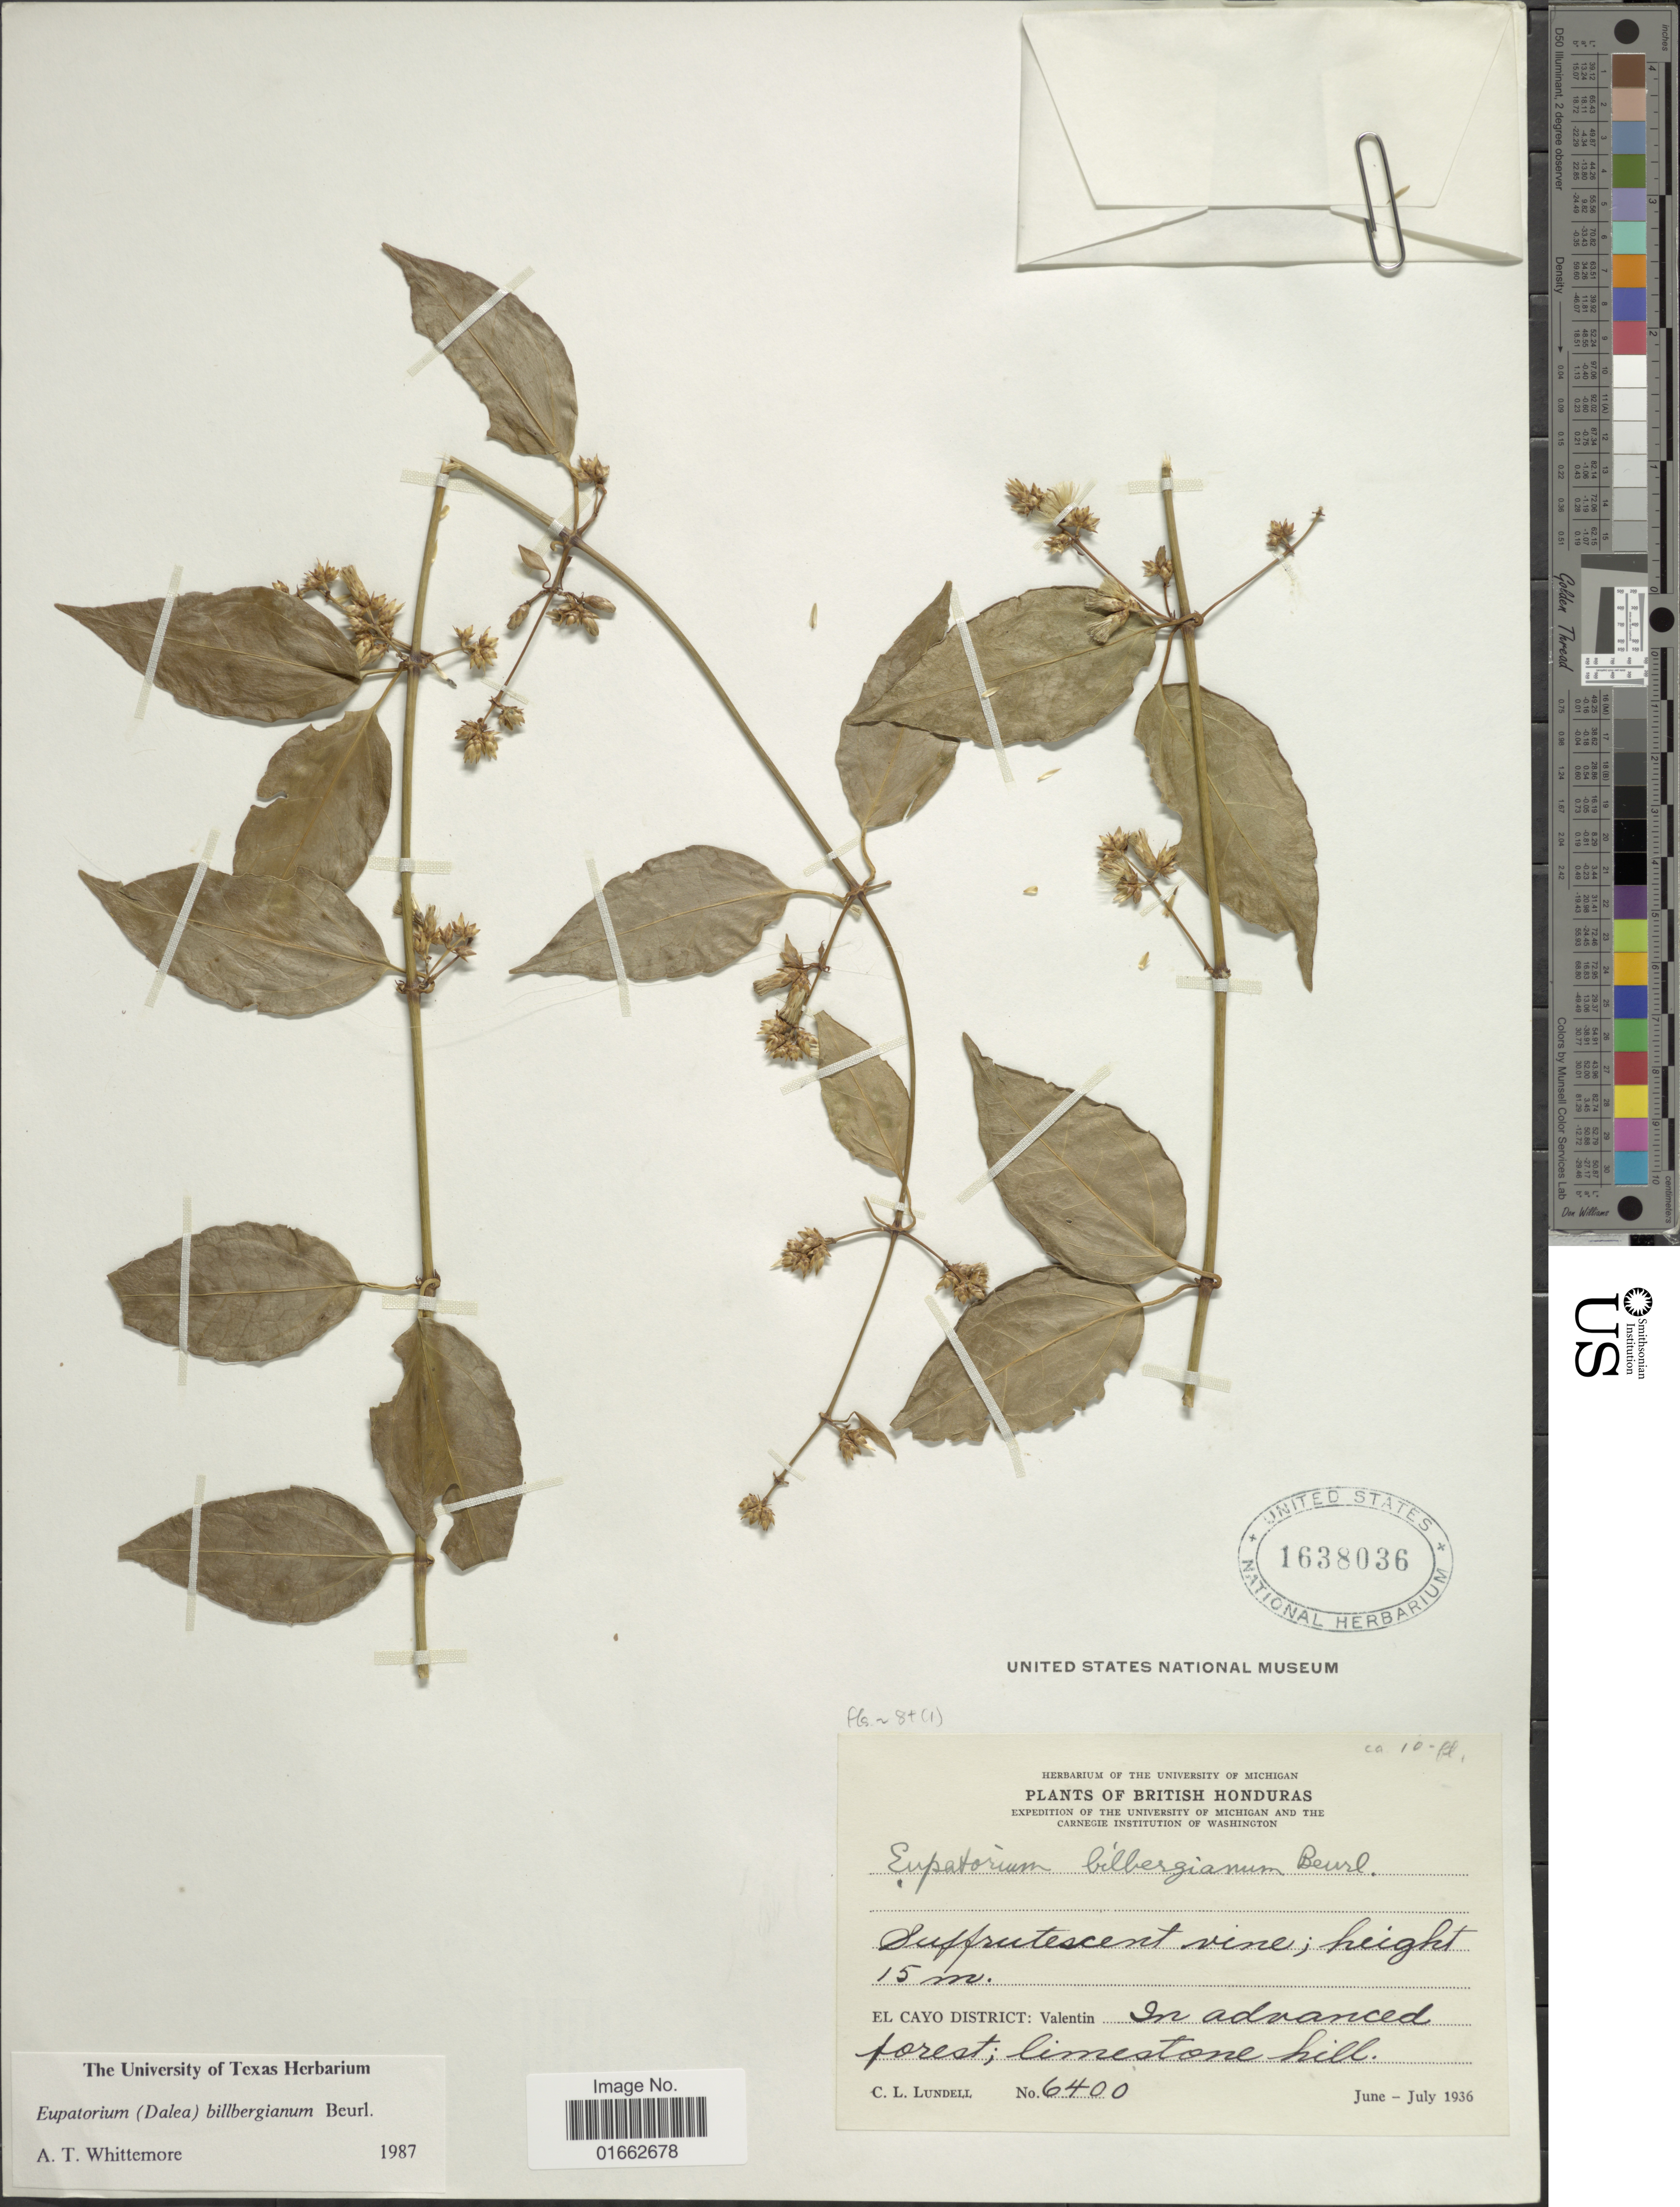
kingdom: Plantae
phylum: Tracheophyta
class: Magnoliopsida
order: Asterales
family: Asteraceae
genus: Critonia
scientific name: Critonia billbergiana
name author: (Beurl.) R.M. King & H. Rob.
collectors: C. L. Lundell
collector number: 6400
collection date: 1936-06/1936-07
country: Belize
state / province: Cayo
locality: British Honduras, El Cayo District: Valentin, In advanced forest; limestone hill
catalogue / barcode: US 1638036